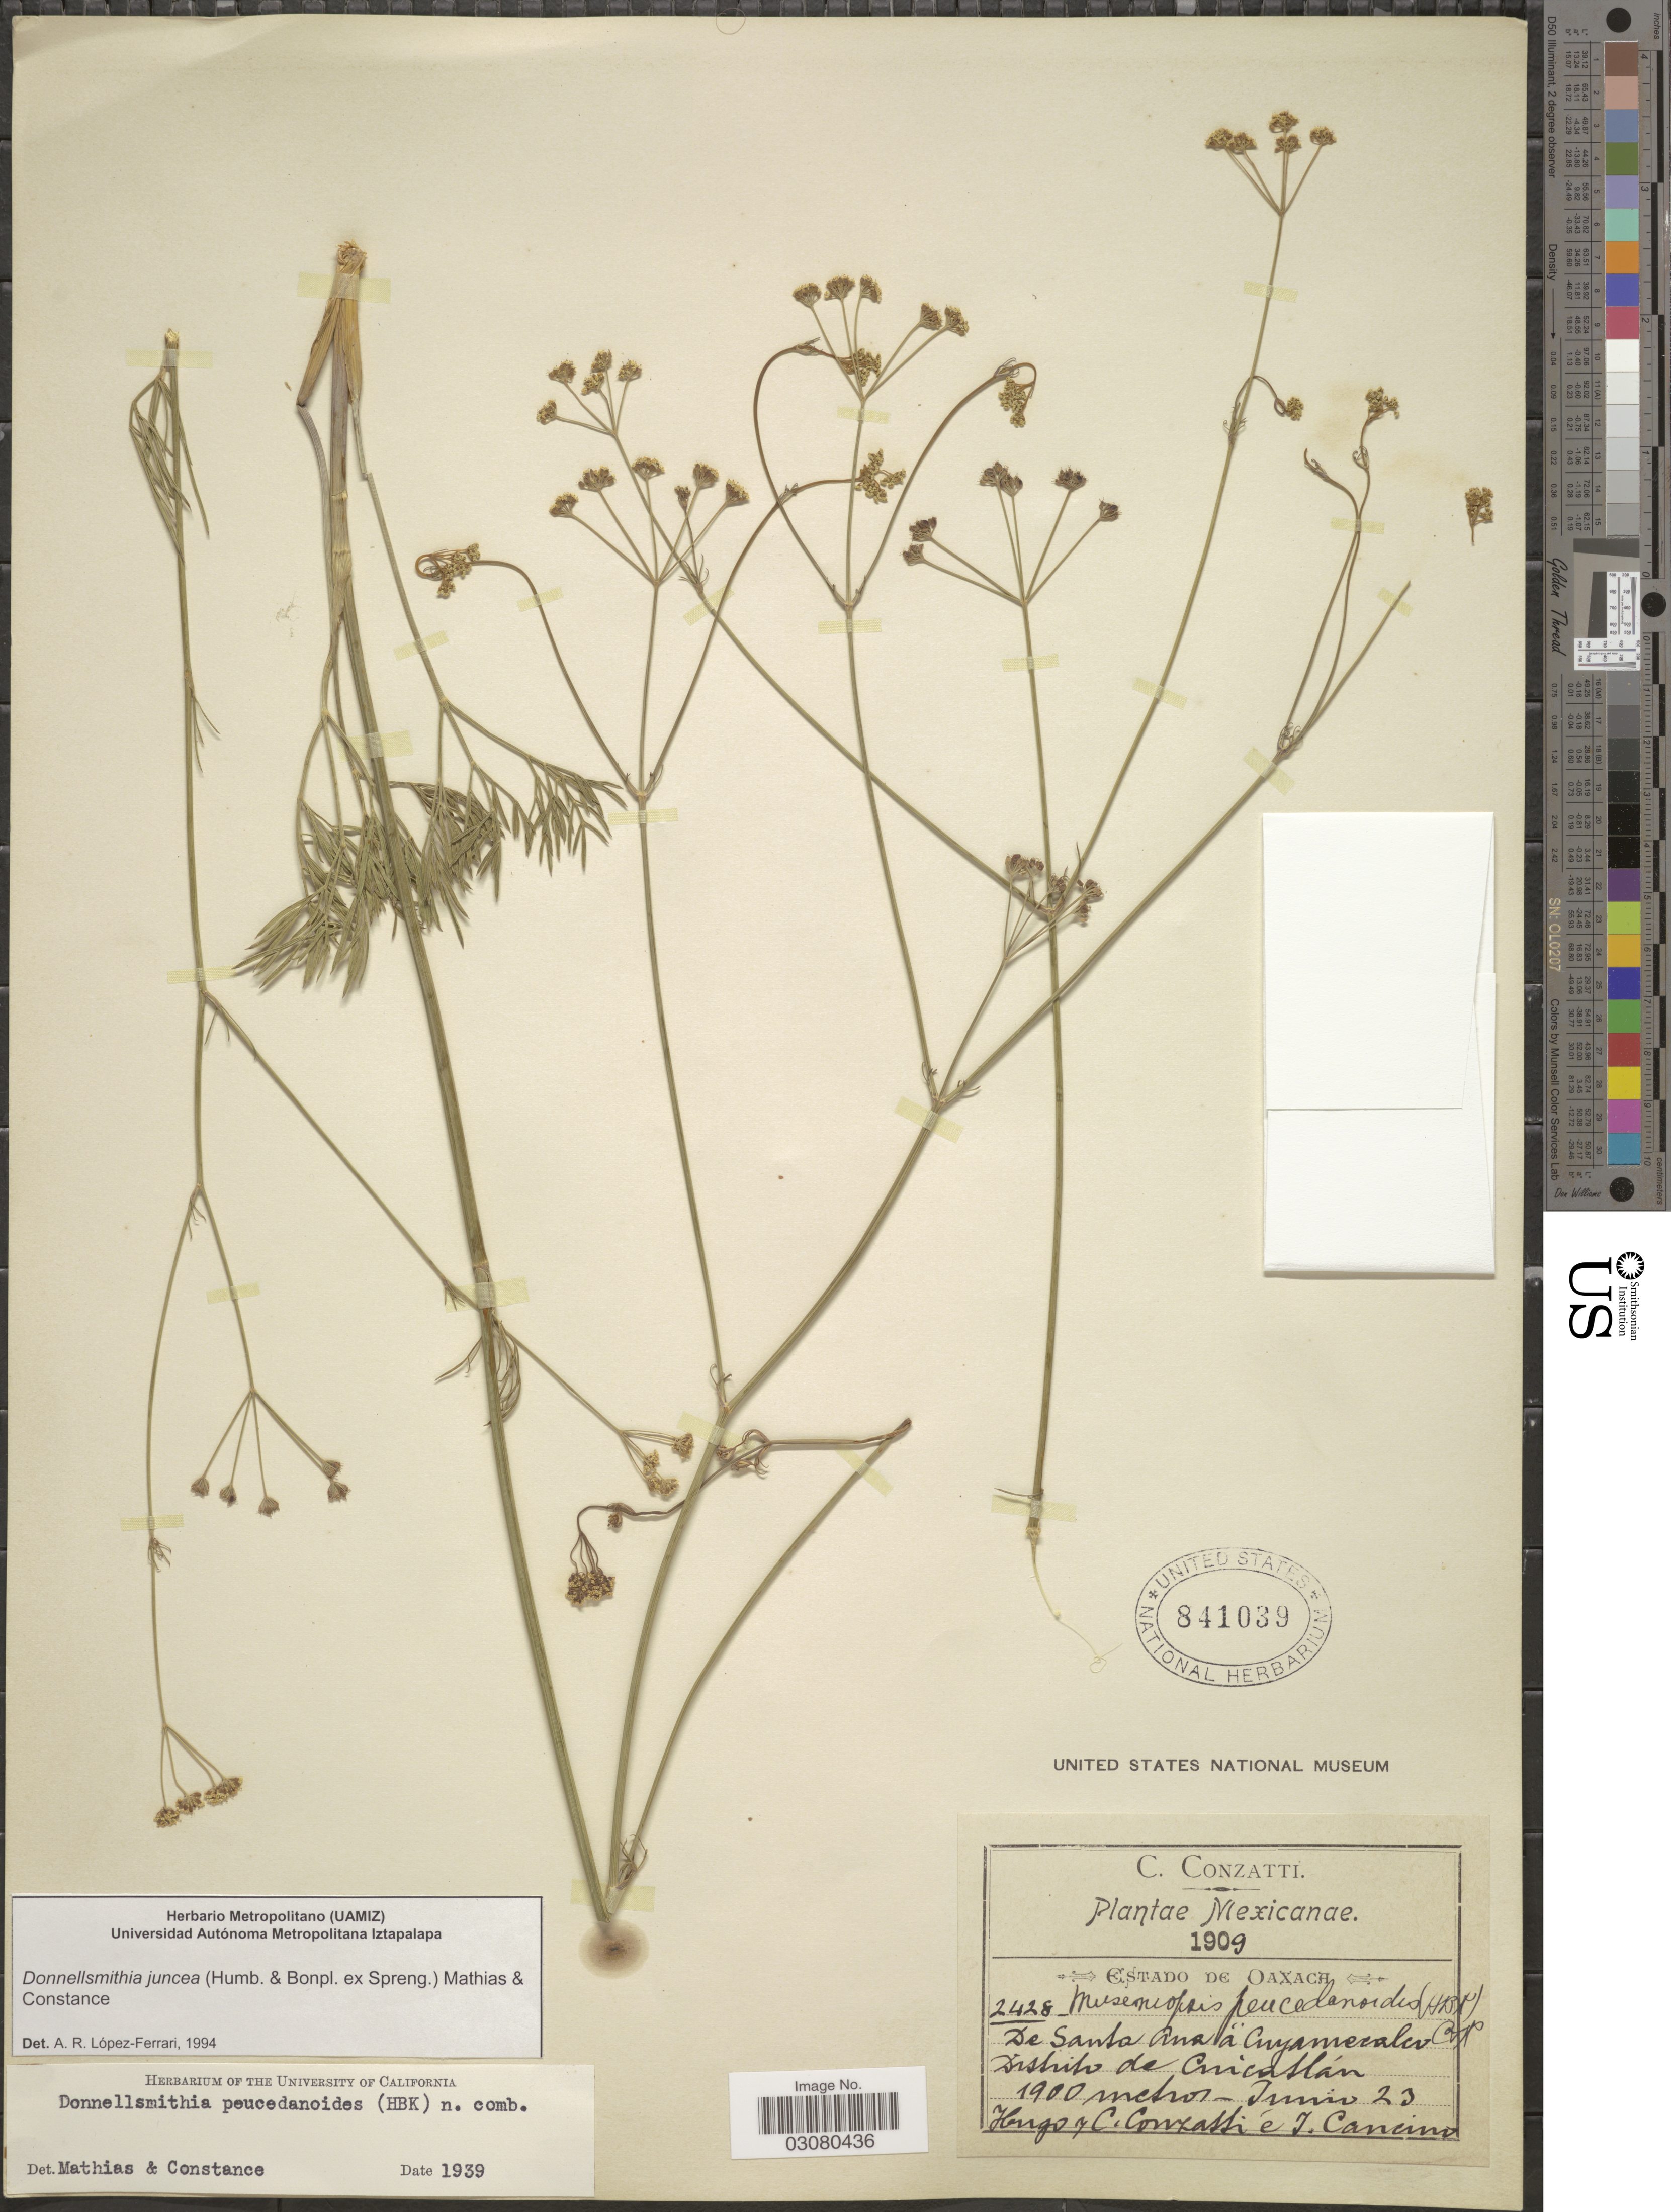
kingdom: Plantae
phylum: Tracheophyta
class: Magnoliopsida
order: Apiales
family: Apiaceae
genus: Donnellsmithia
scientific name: Donnellsmithia juncea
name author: (Humb. & Bonpl. ex Spreng.) Mathias & Constance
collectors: H. Conzatti, C. Conzatti & J. Cancino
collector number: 2428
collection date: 1909-06-23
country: Mexico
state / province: Oaxaca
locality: De Santa Ana a Cuyamecalco. Distrito de Cuicatlán.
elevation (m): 1900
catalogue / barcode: US 841039